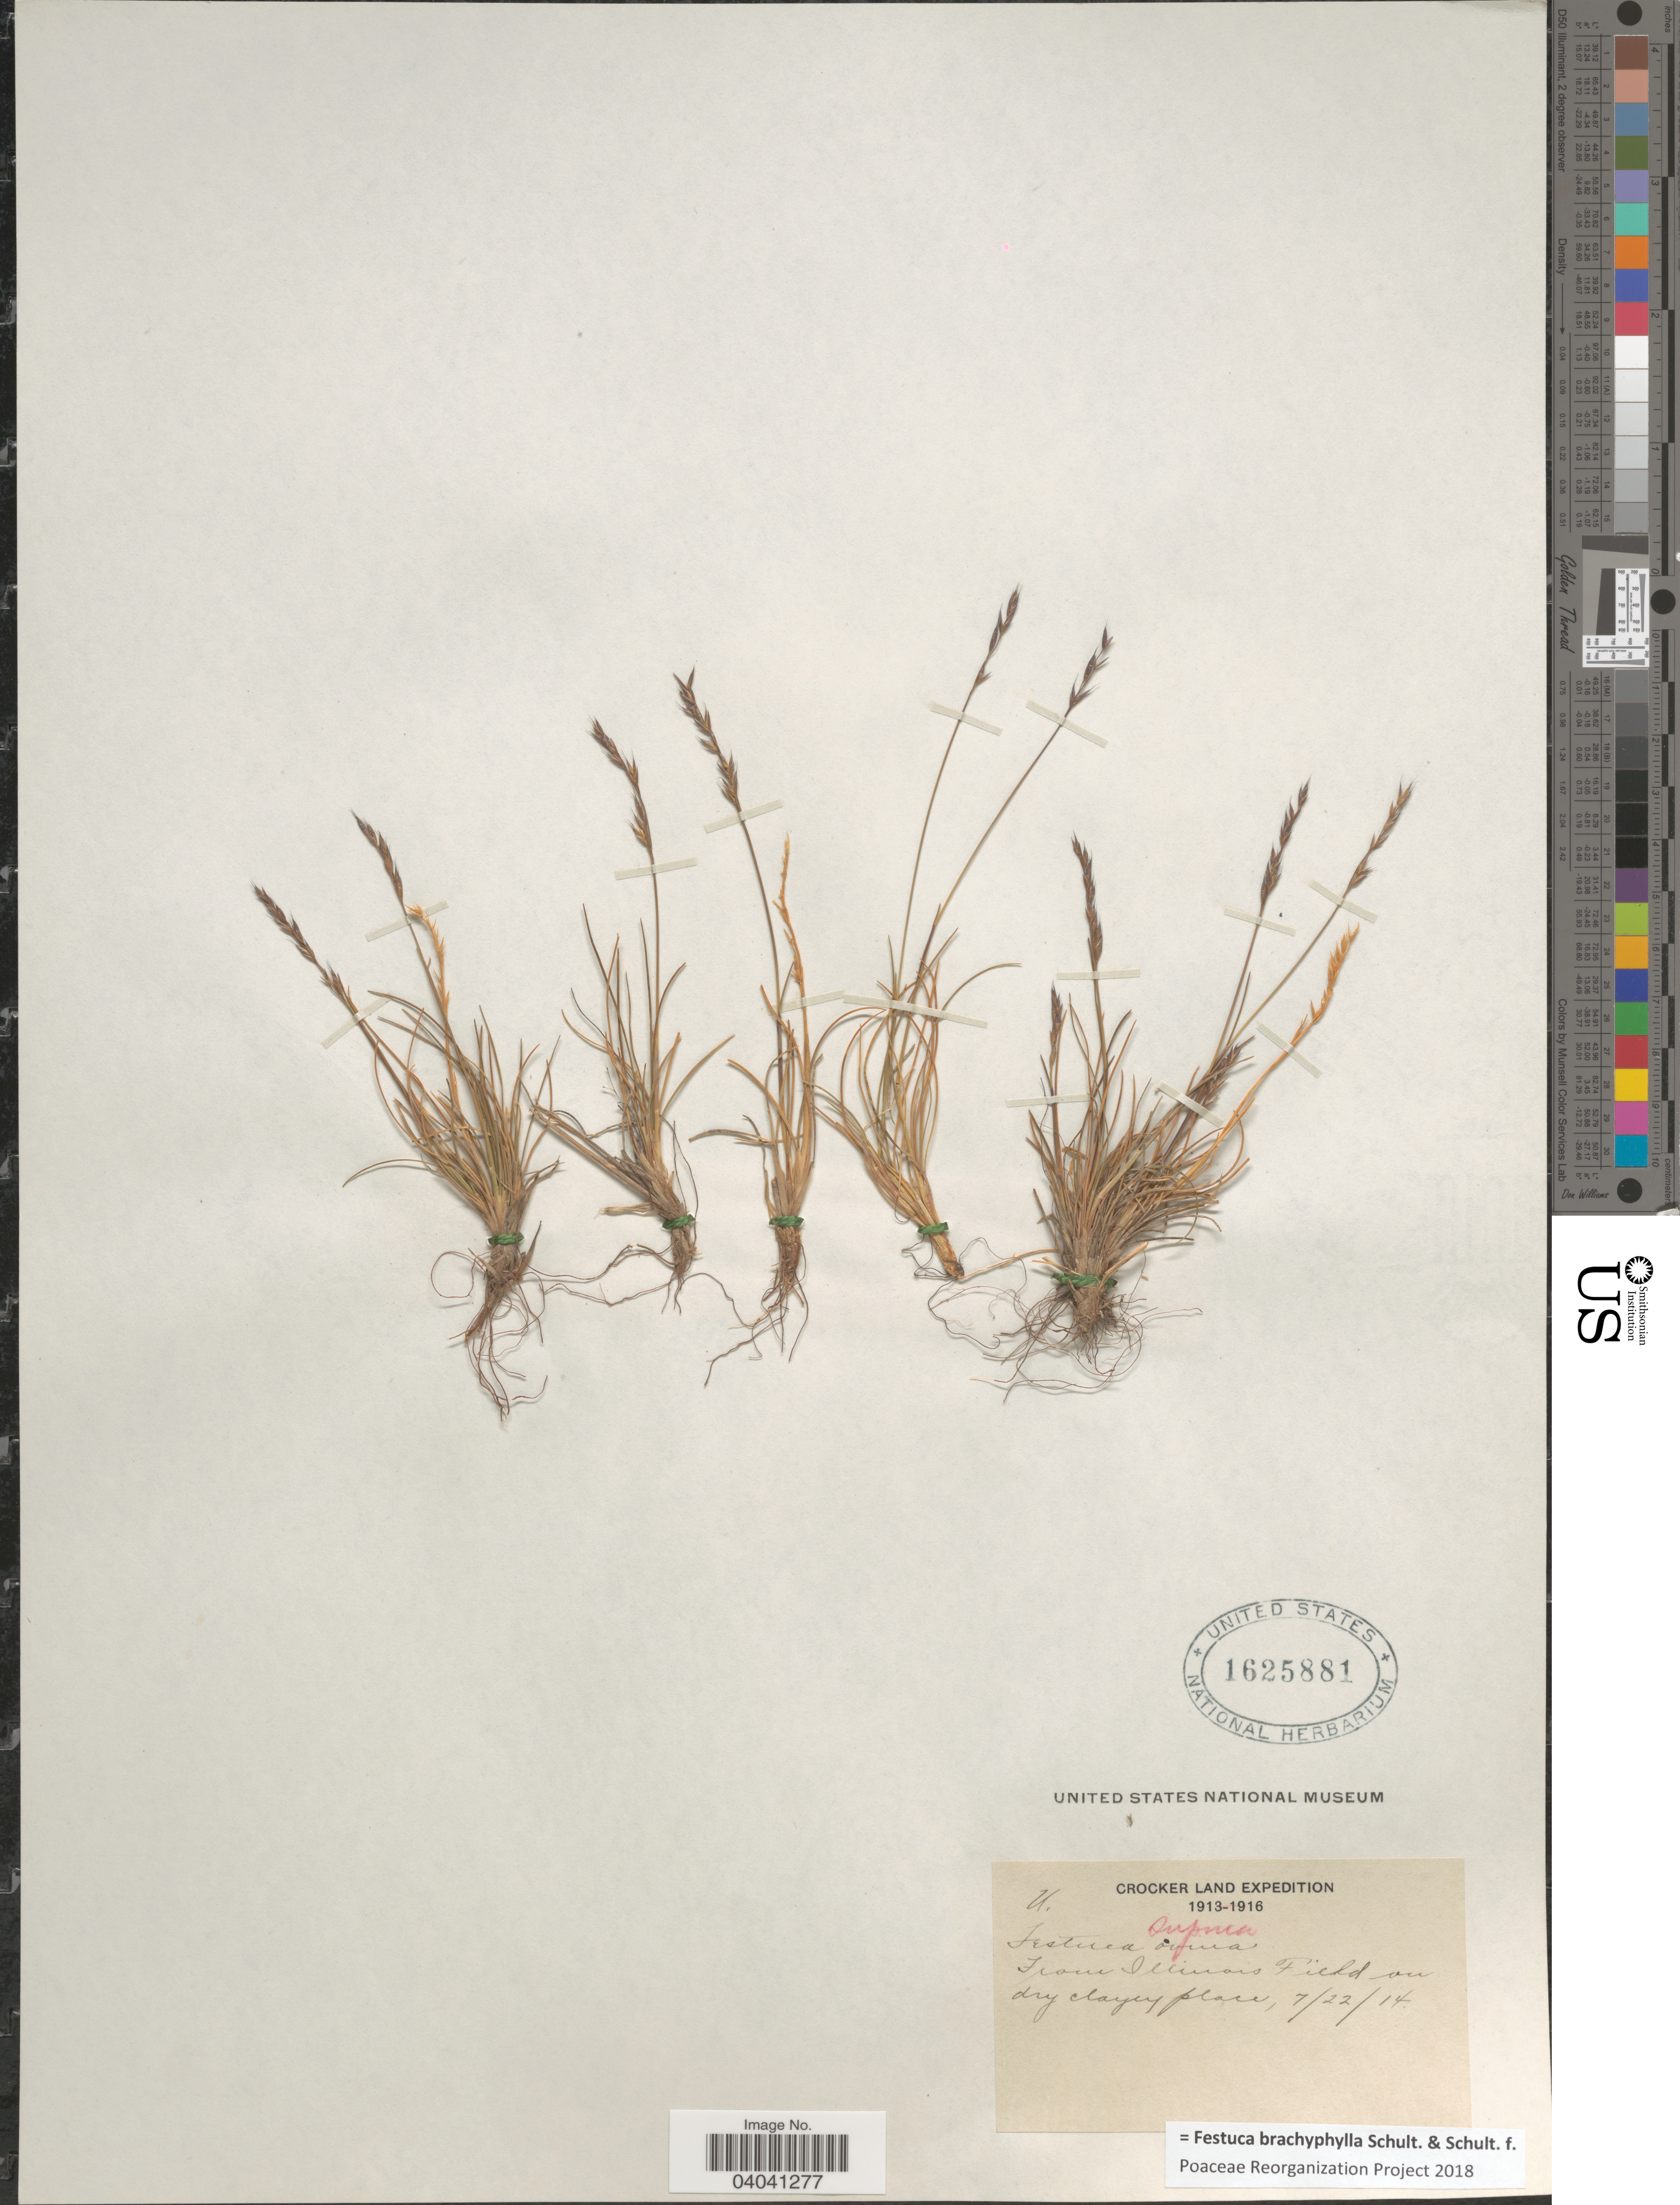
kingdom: Plantae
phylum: Tracheophyta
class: Liliopsida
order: Poales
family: Poaceae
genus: Festuca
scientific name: Festuca brachyphylla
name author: Schult. & Schult. f.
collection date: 1914-07-22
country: United States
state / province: Illinois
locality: Illinois Field.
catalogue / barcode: US 1625881